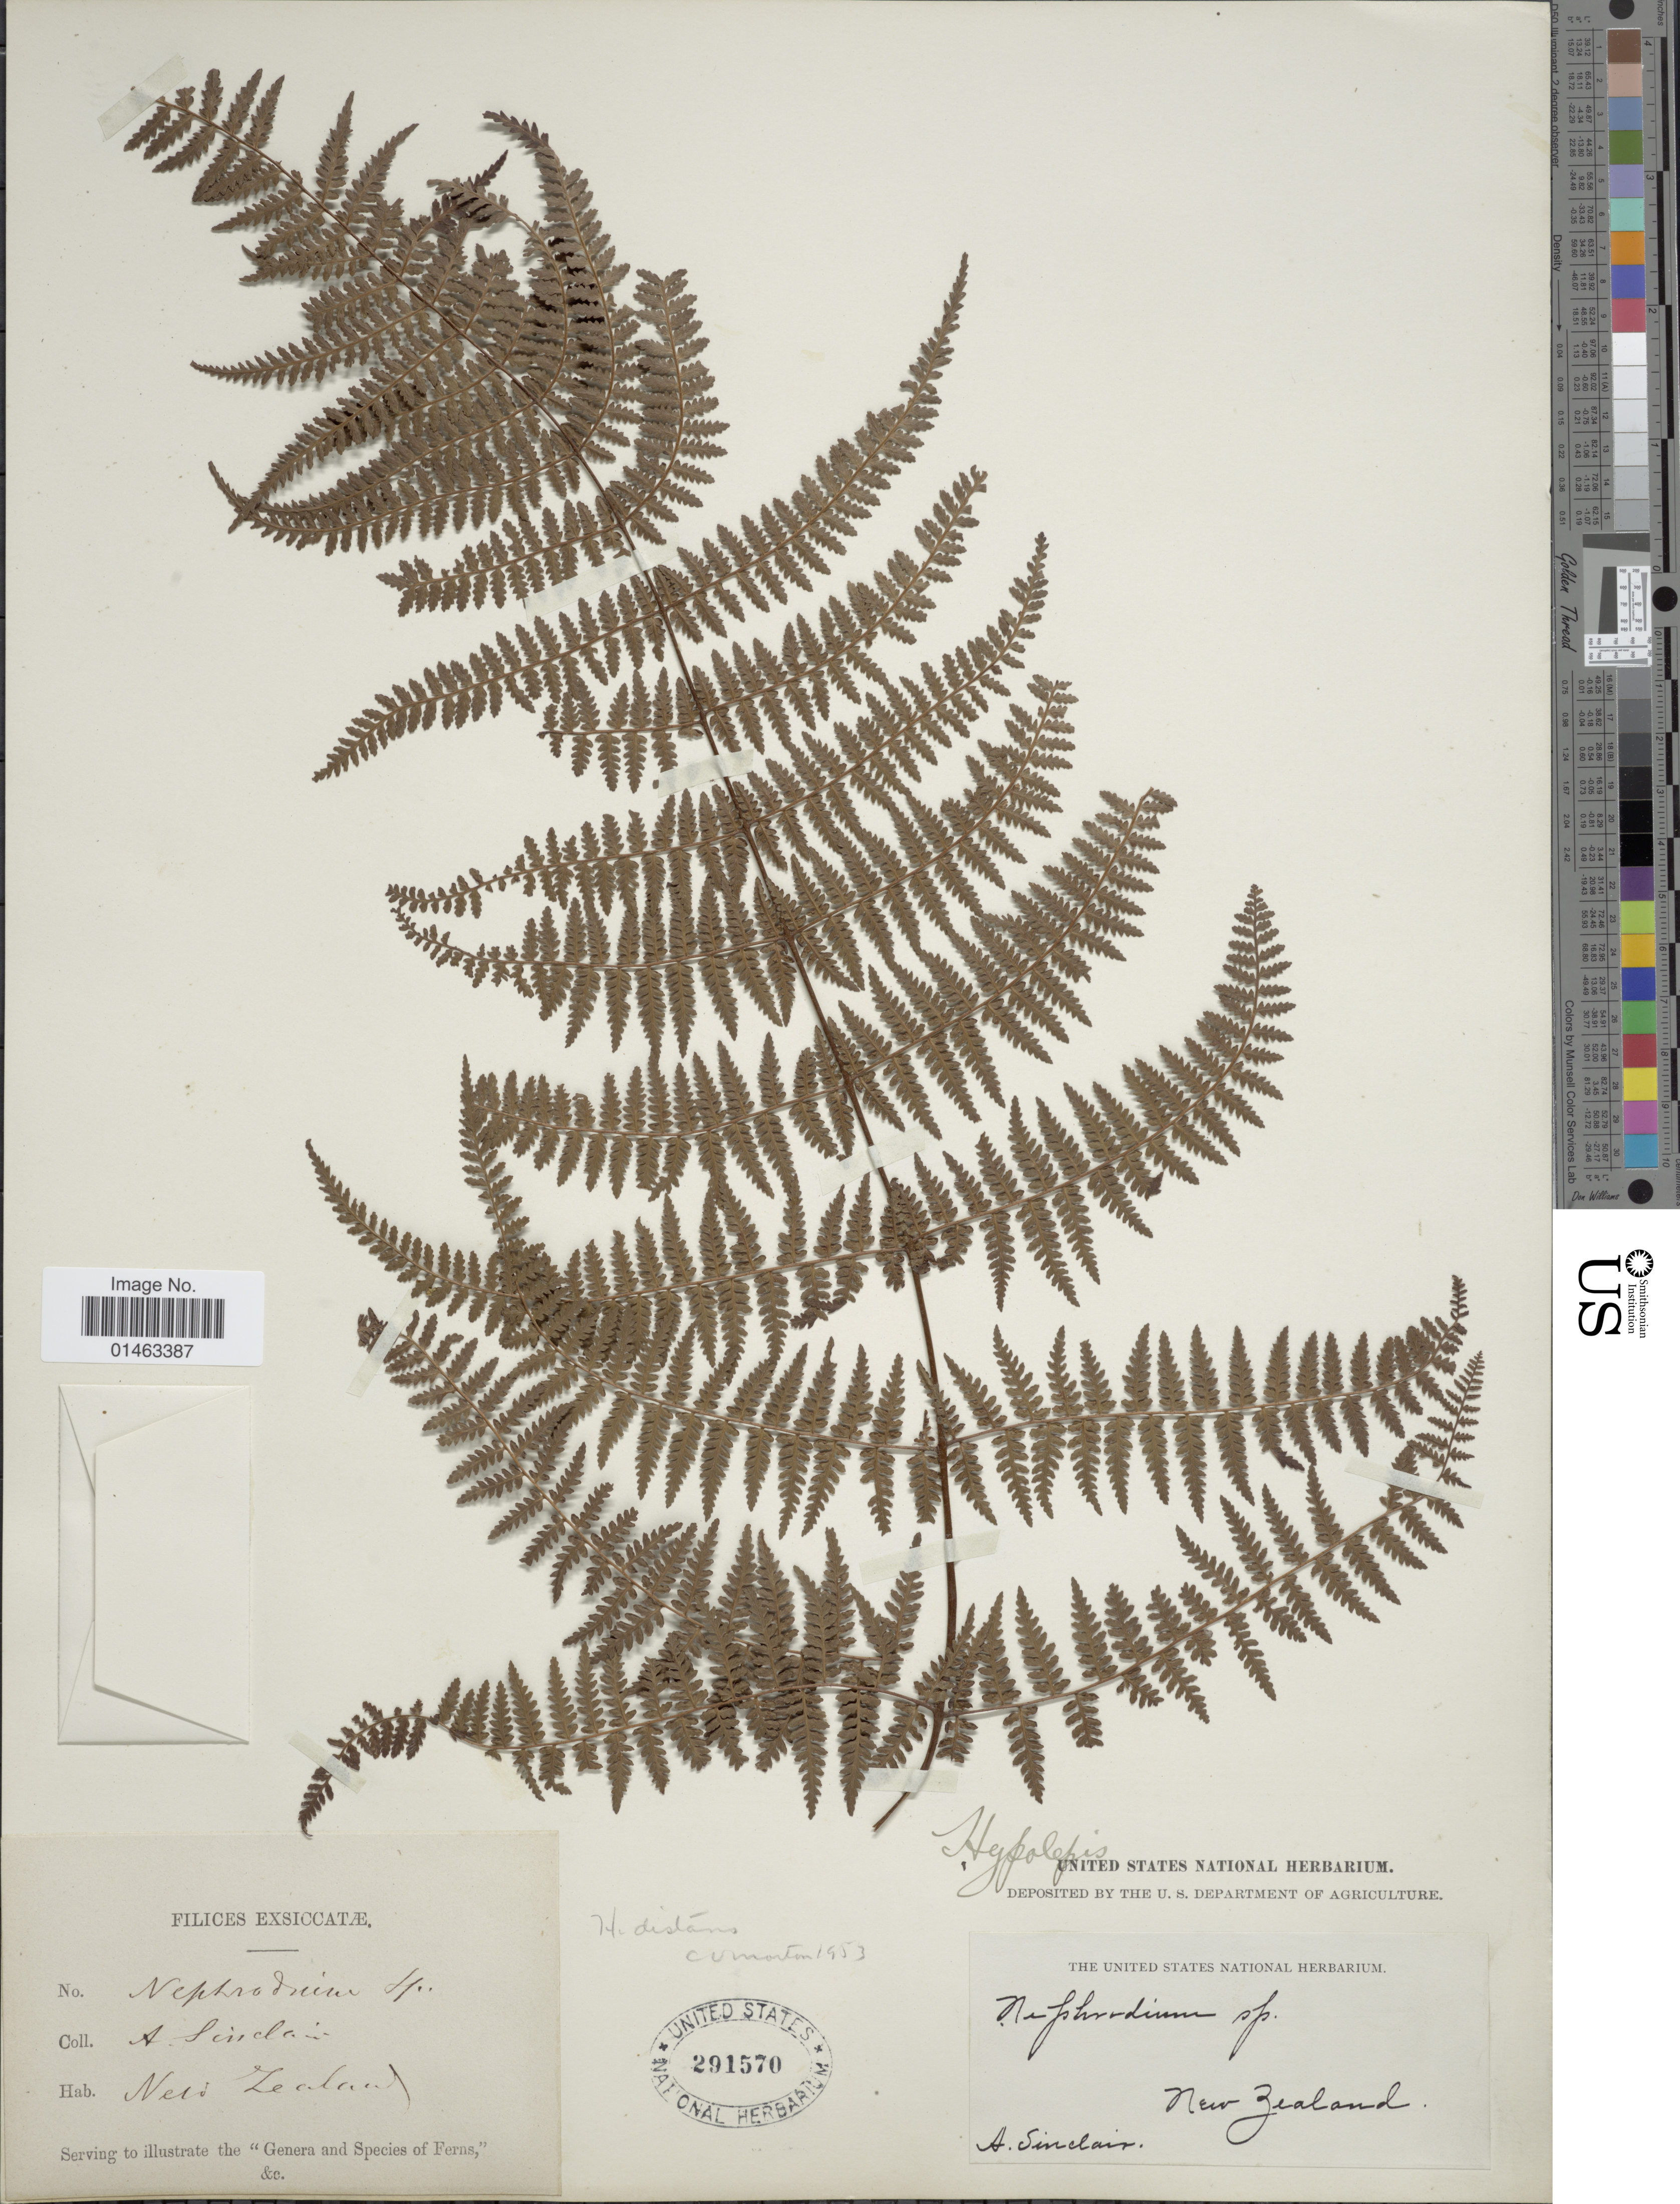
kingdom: Plantae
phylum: Tracheophyta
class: Polypodiopsida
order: Polypodiales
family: Dennstaedtiaceae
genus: Hypolepis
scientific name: Hypolepis distans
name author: (Colenso) Hook.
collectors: A. Sinclair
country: New Zealand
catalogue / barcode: US 291570